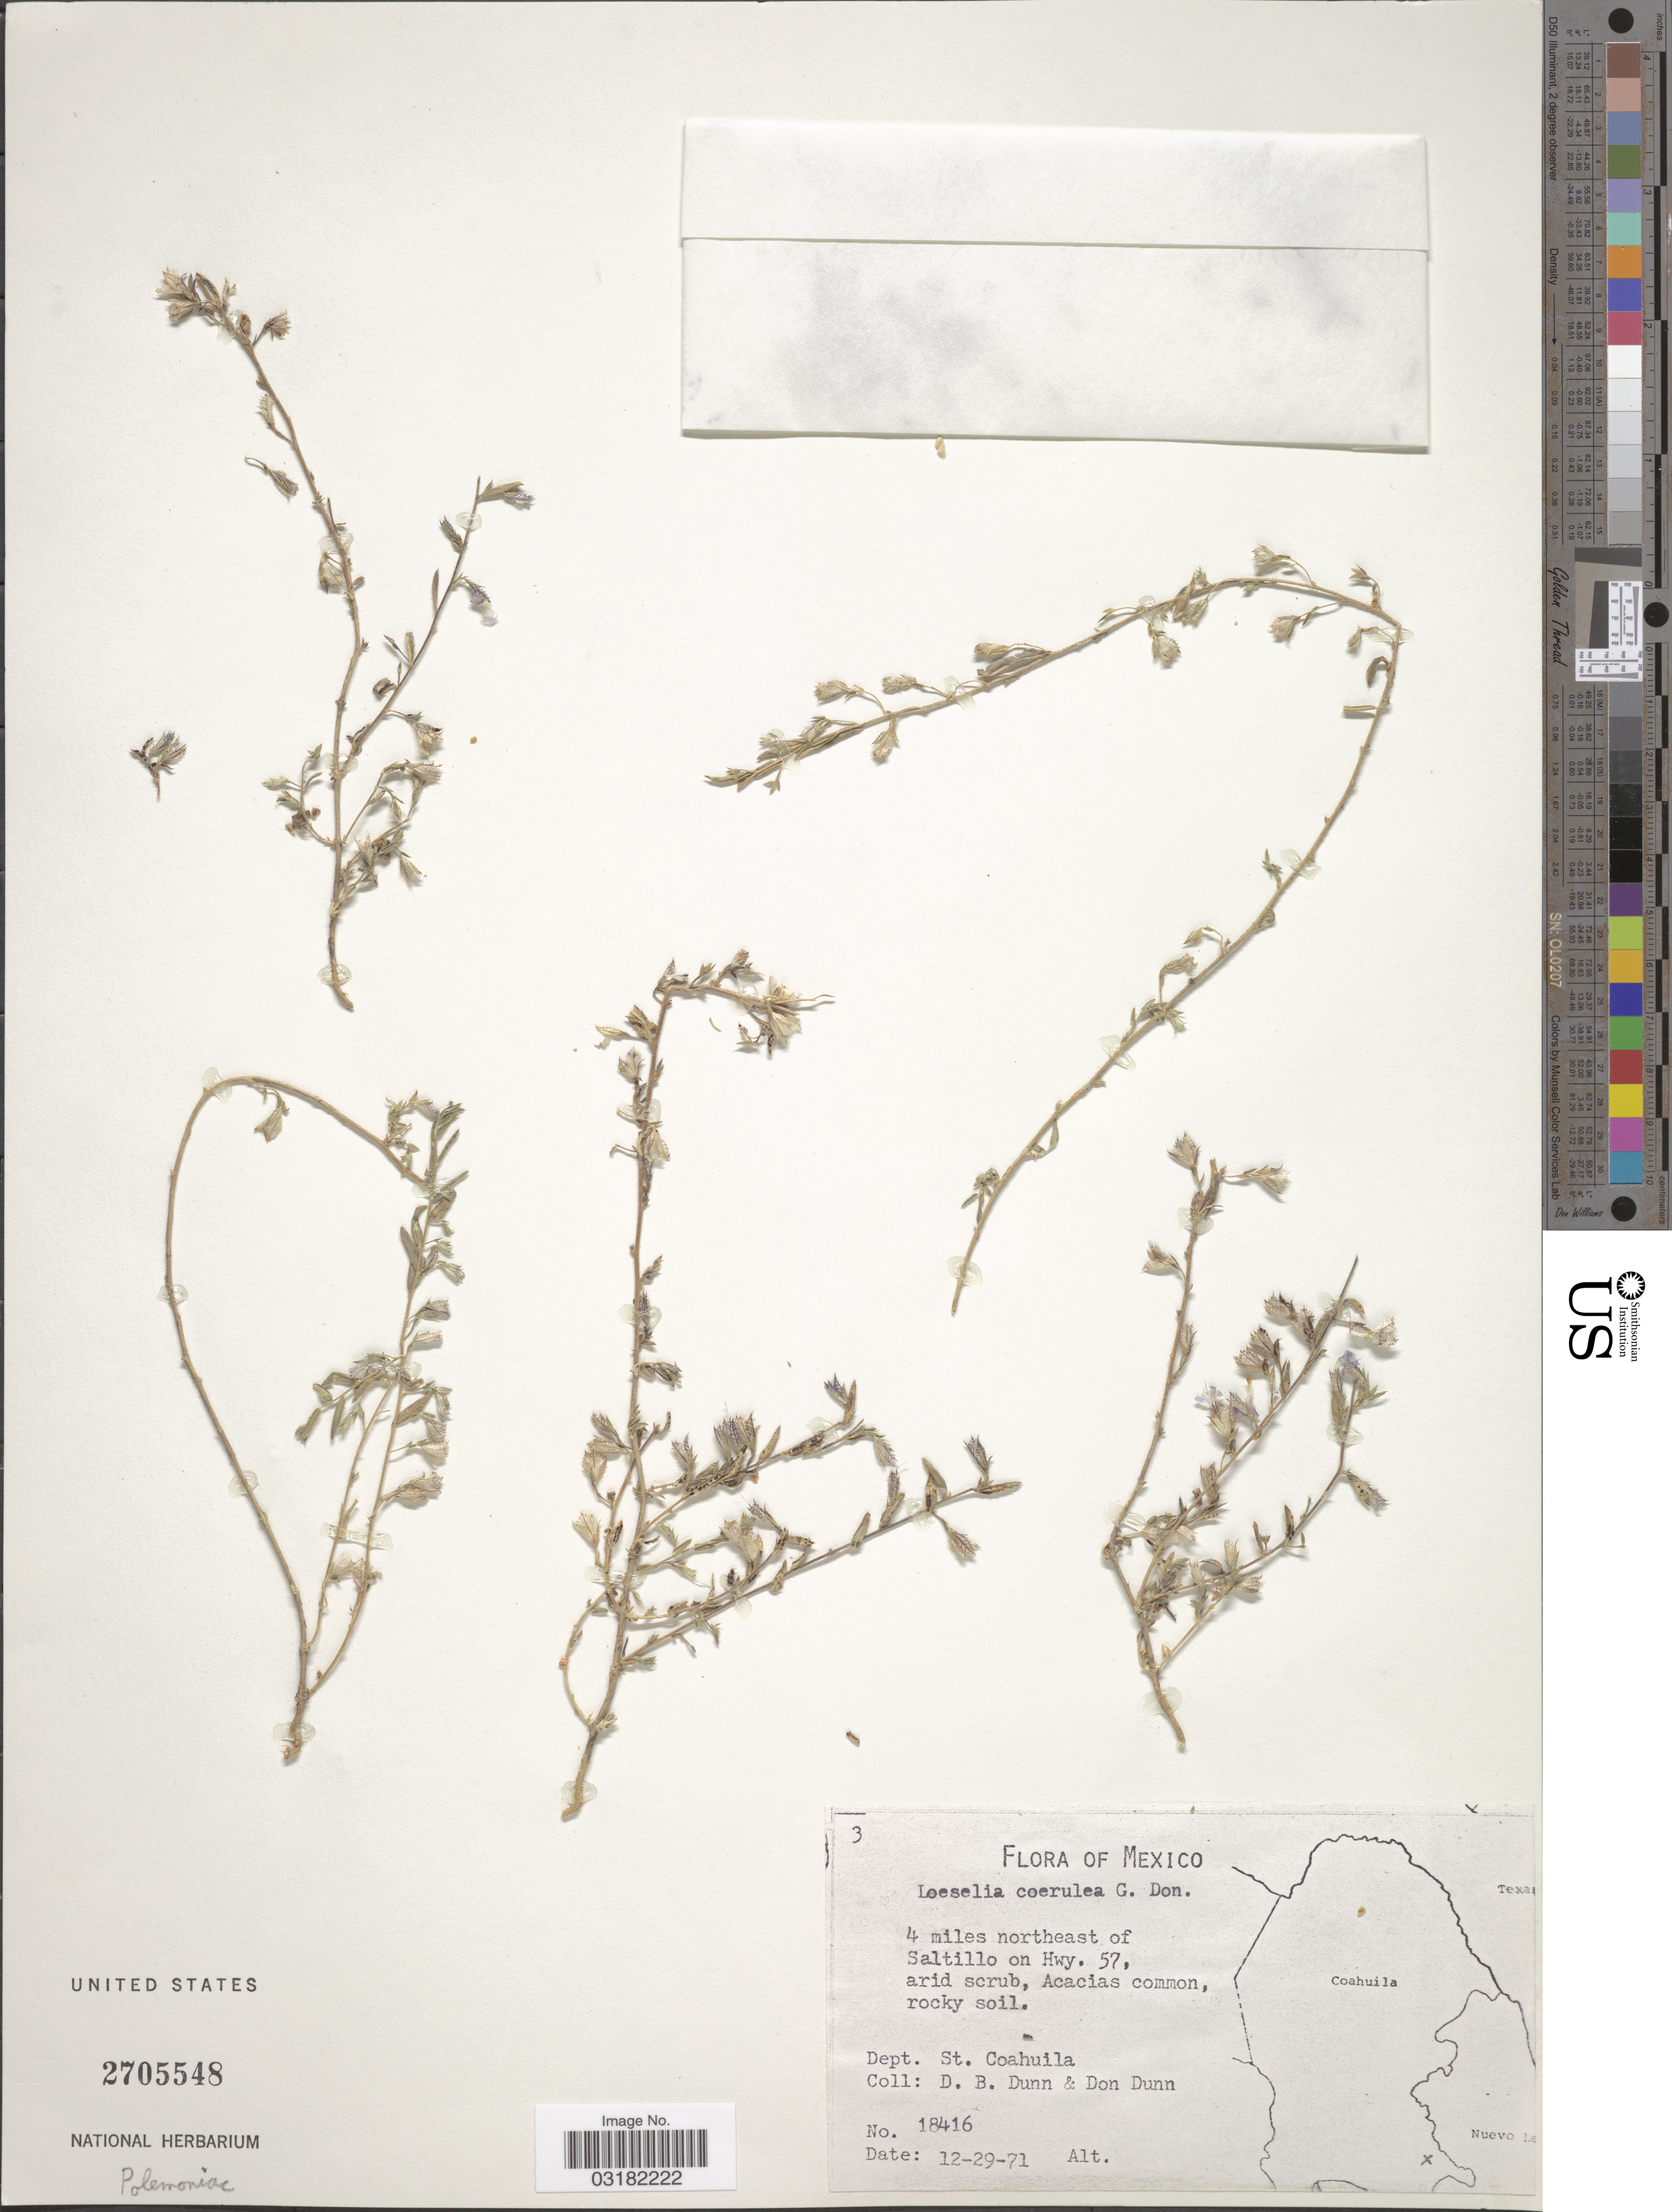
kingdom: Plantae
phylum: Tracheophyta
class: Magnoliopsida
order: Ericales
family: Polemoniaceae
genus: Loeselia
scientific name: Loeselia caerulea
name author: (Cav.) G. Don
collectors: D. B. Dunn & D. Dunn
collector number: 18416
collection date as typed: Transcribed d/m/y: 29/12/71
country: Mexico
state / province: Coahuila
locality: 4 miles northeast of Saltillo on Hwy. 57, Dept. St. Coahuila.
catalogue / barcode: US 2705548